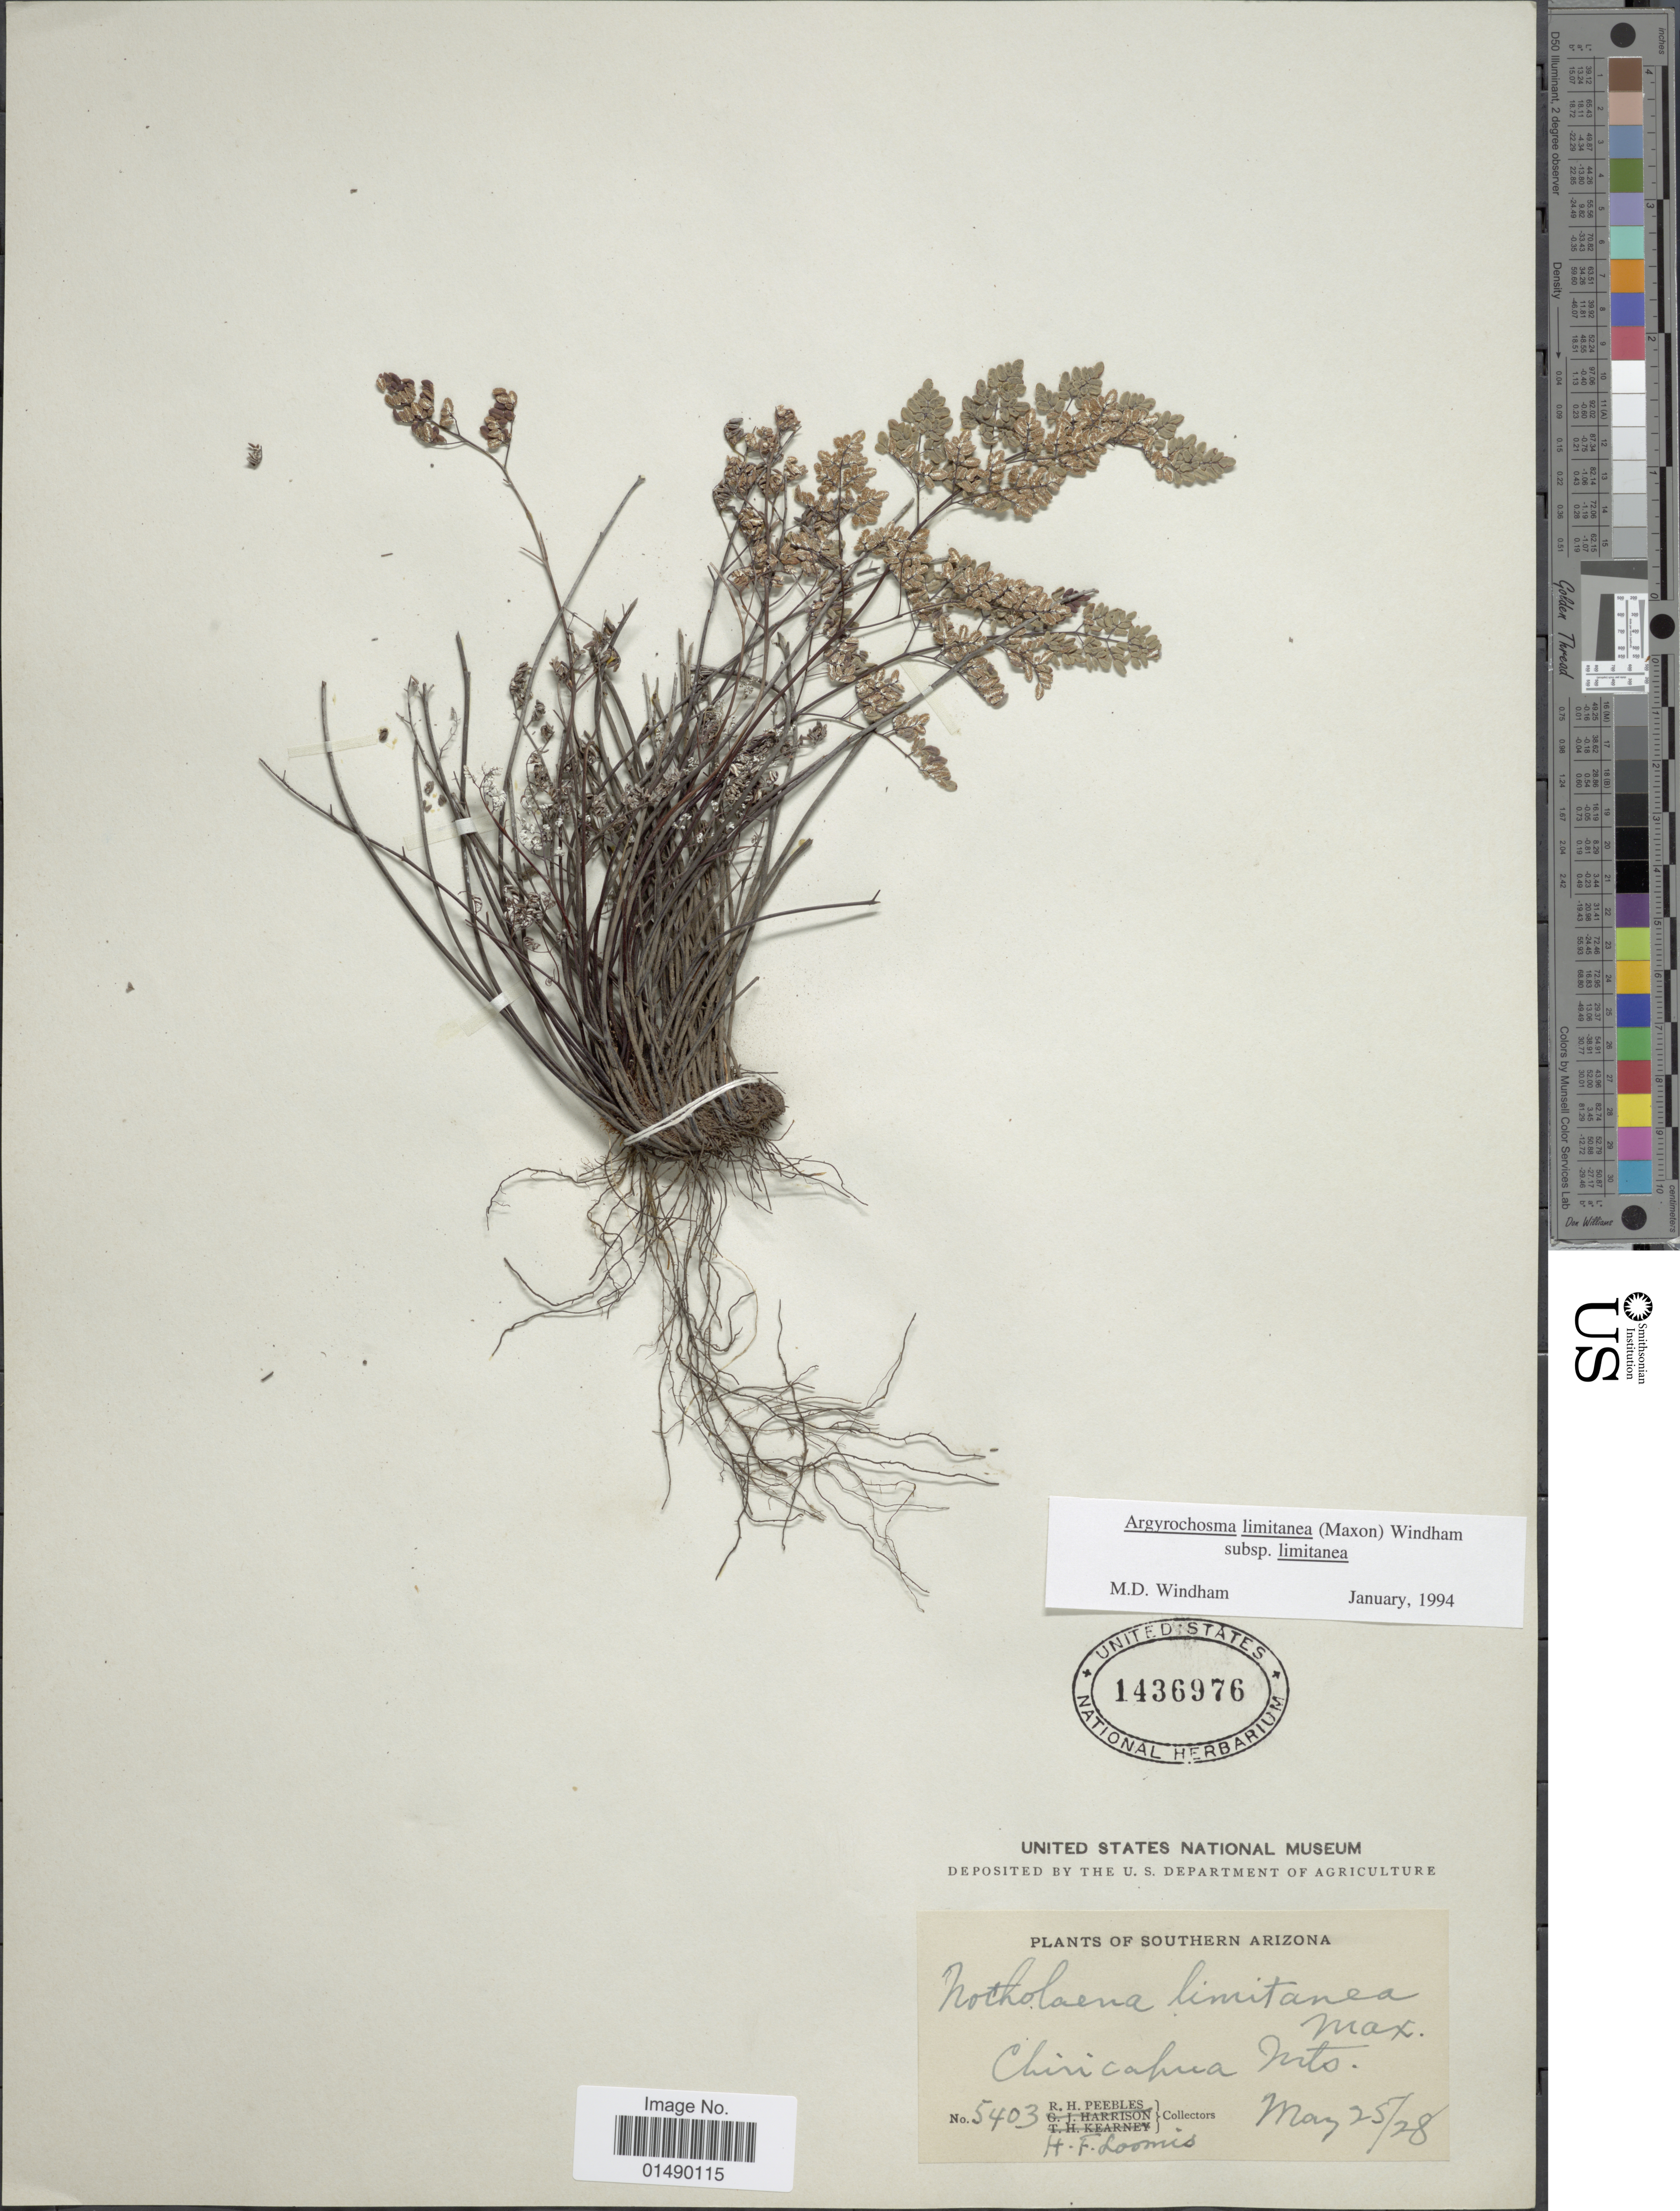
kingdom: Plantae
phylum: Tracheophyta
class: Polypodiopsida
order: Polypodiales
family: Pteridaceae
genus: Argyrochosma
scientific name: Argyrochosma limitanea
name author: (Maxon) Windham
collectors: R. H. Peebles & H. F. Loomis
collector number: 5403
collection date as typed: Transcribed d/m/y: 25/5/28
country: United States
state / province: Arizona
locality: Southern Arizona, Chiricahua Mts.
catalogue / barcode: US 1436976